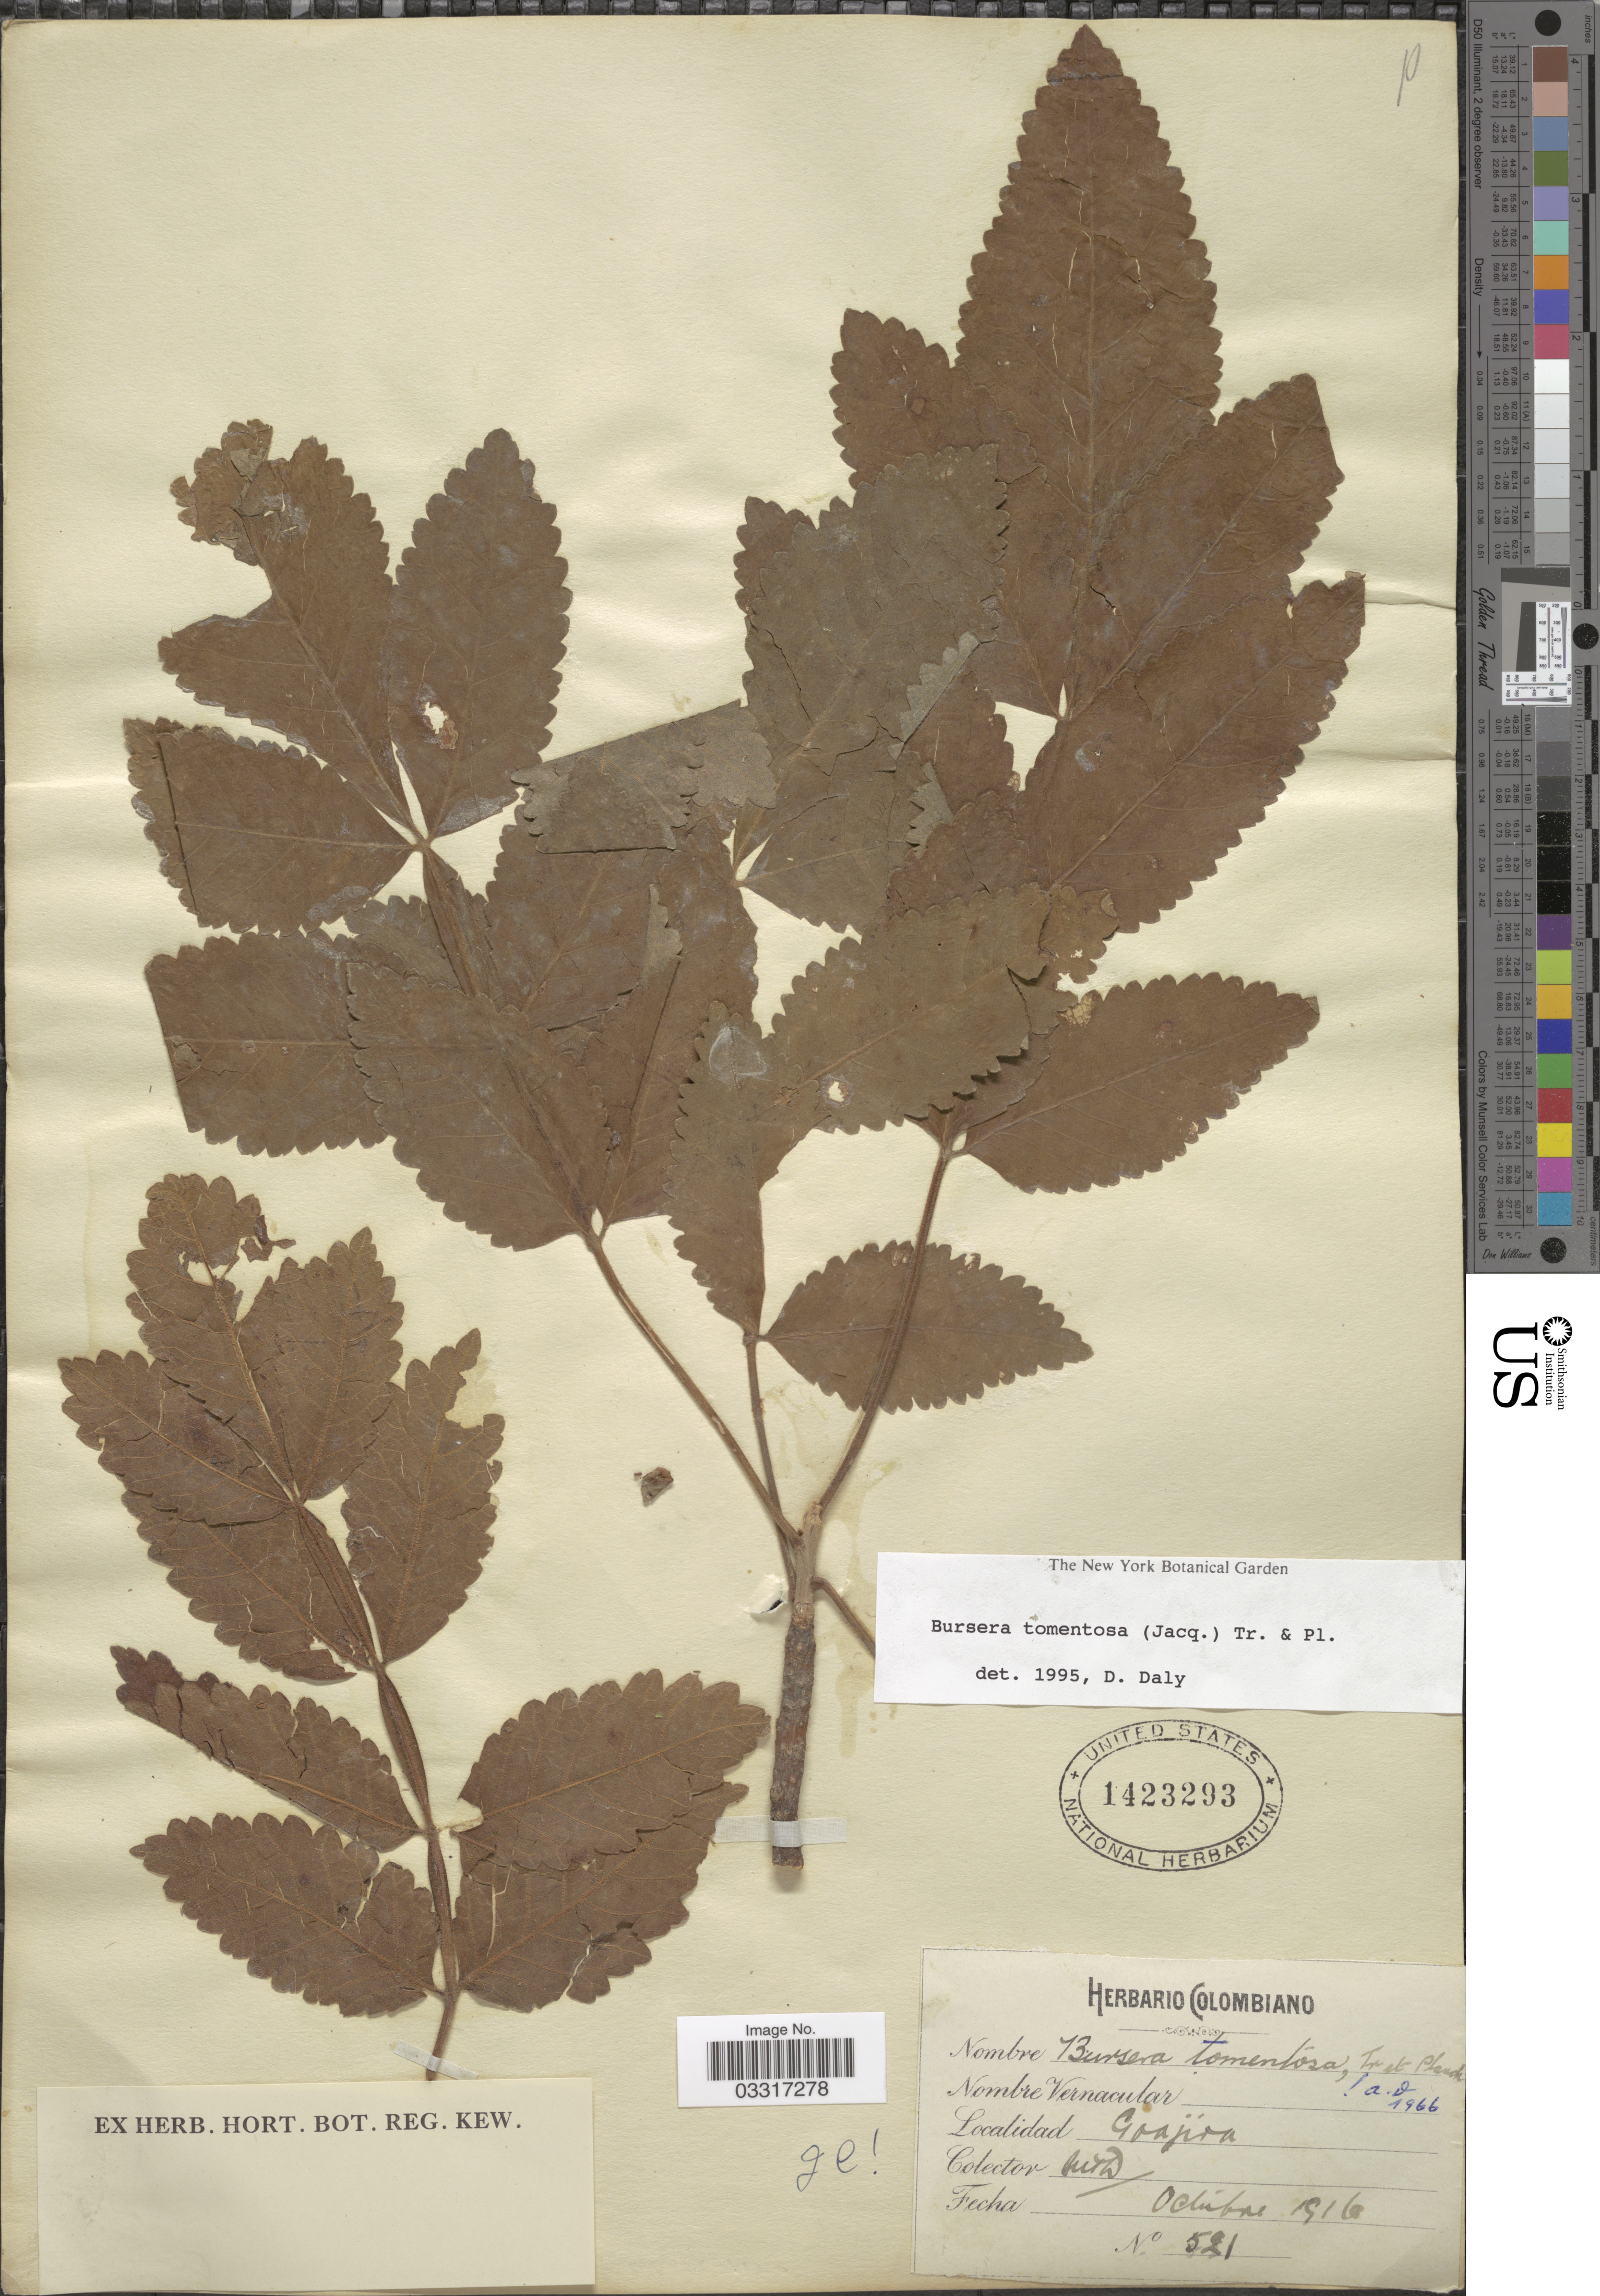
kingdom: Plantae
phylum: Tracheophyta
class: Magnoliopsida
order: Sapindales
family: Burseraceae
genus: Bursera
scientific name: Bursera tomentosa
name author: (Jacq.) Triana & Planch.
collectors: M. T. Dawe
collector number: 521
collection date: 1916-10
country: Colombia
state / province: La Guajira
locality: Goajira.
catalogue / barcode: US 1423293